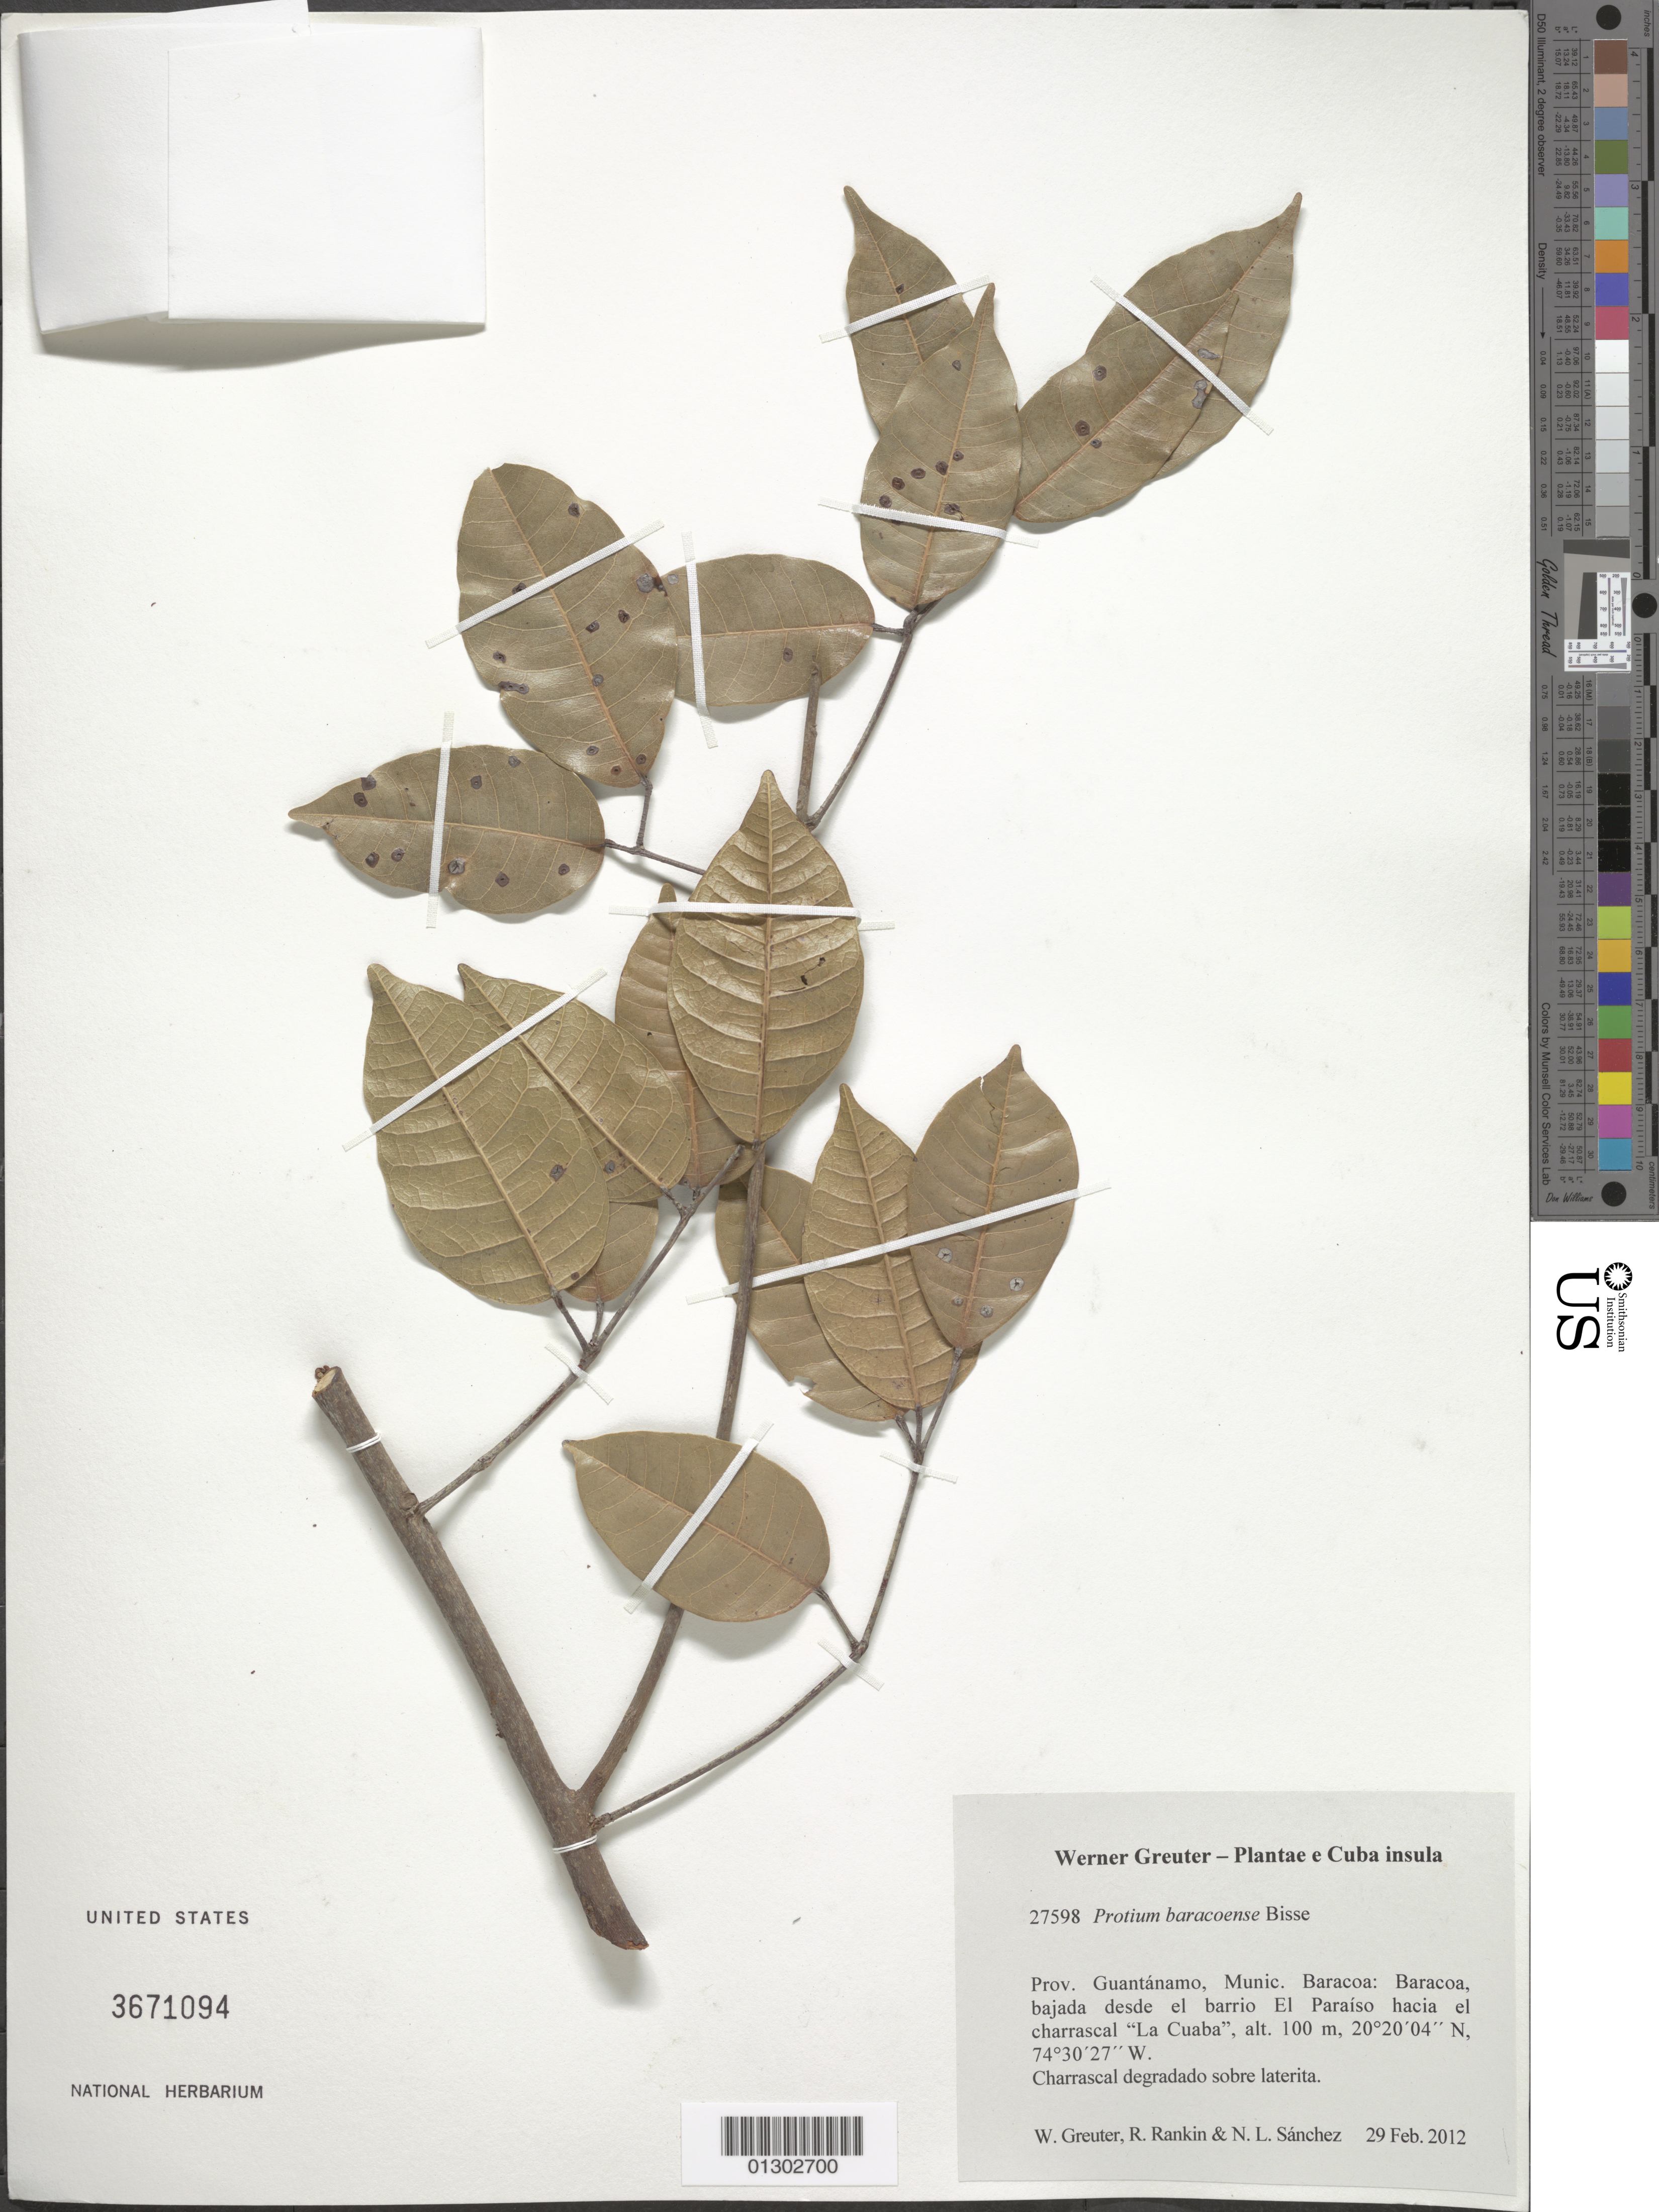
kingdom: Plantae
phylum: Tracheophyta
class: Magnoliopsida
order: Sapindales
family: Burseraceae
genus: Protium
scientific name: Protium baracoense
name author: Bisse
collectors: W. R. Greuter, R. Rankin Rodriguez & N. Sanchez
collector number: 27598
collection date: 2012-02-29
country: Cuba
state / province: Guantanamo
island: Cuba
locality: Munic. Baracoa; Baracoa, bajada desde el barrio El Paraíso hacia el charrascal "La Cuaba".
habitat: Charrascal deradado sobre laterita.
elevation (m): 100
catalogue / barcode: US 3671094